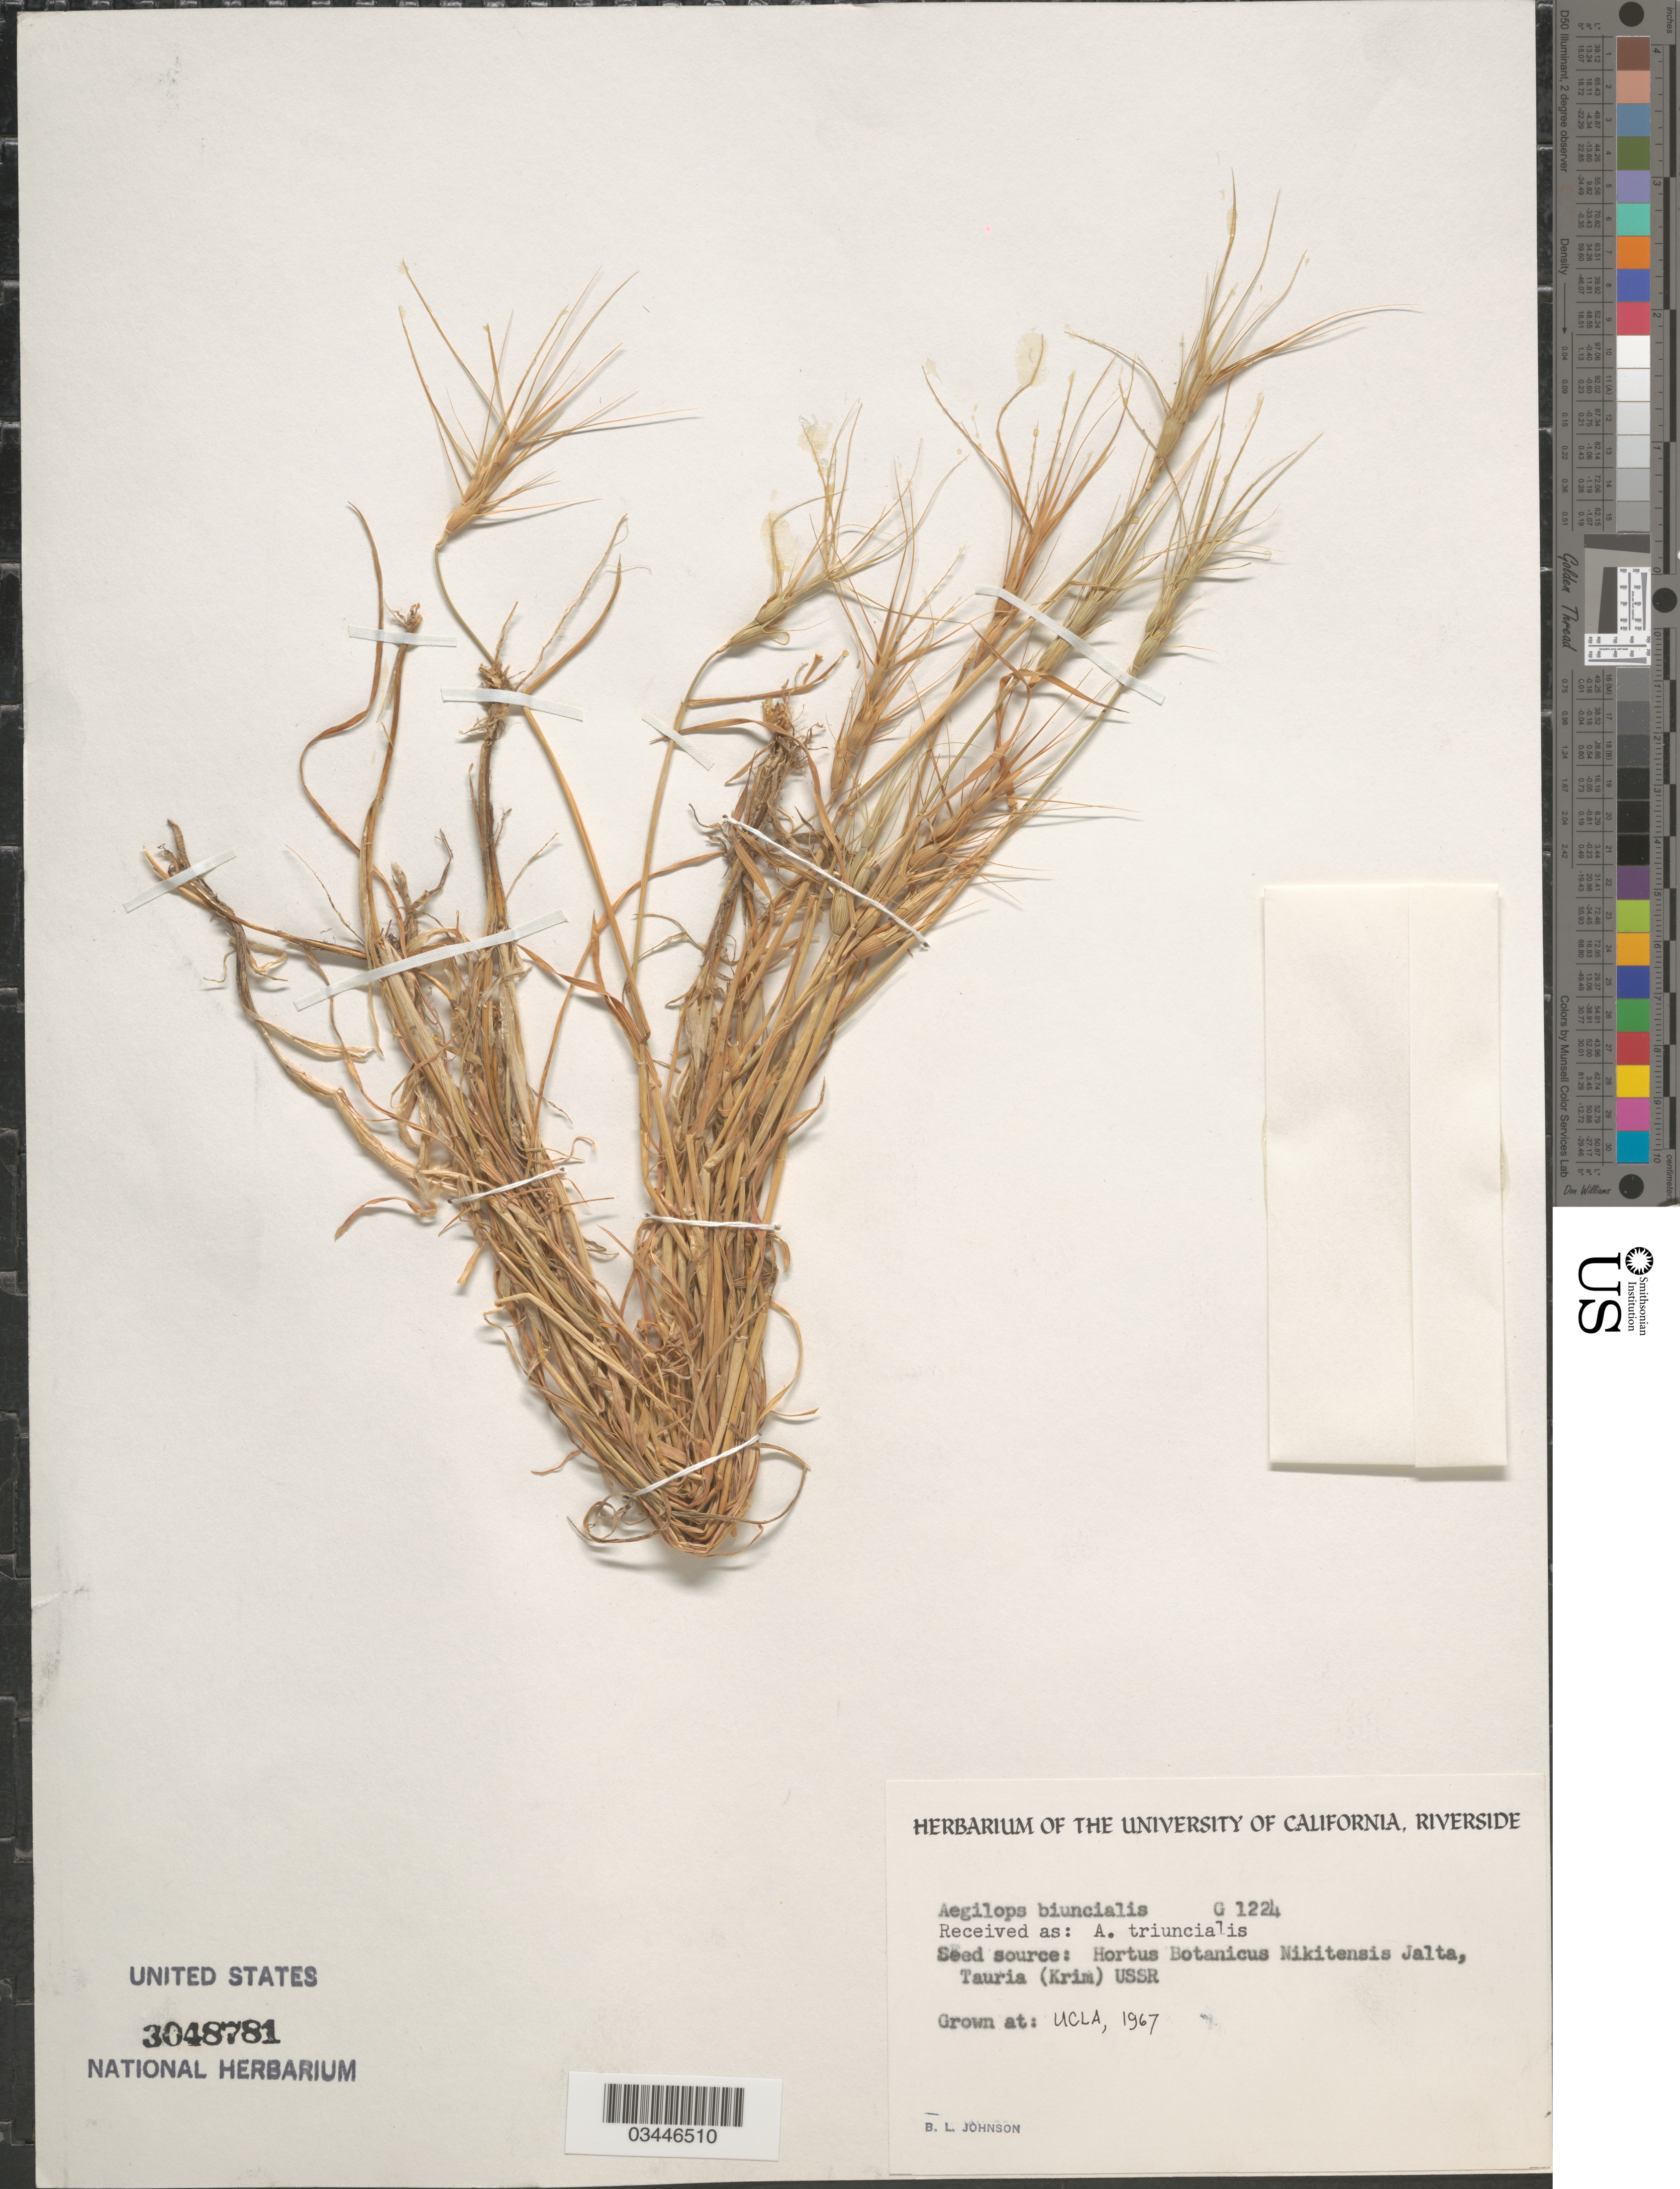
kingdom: Plantae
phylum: Tracheophyta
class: Liliopsida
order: Poales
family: Poaceae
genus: Aegilops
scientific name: Aegilops biuncialis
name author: Vis.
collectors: B. Johnson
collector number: G1224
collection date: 1967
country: United States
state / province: California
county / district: Los Angeles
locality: UCLA.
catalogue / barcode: US 3048781